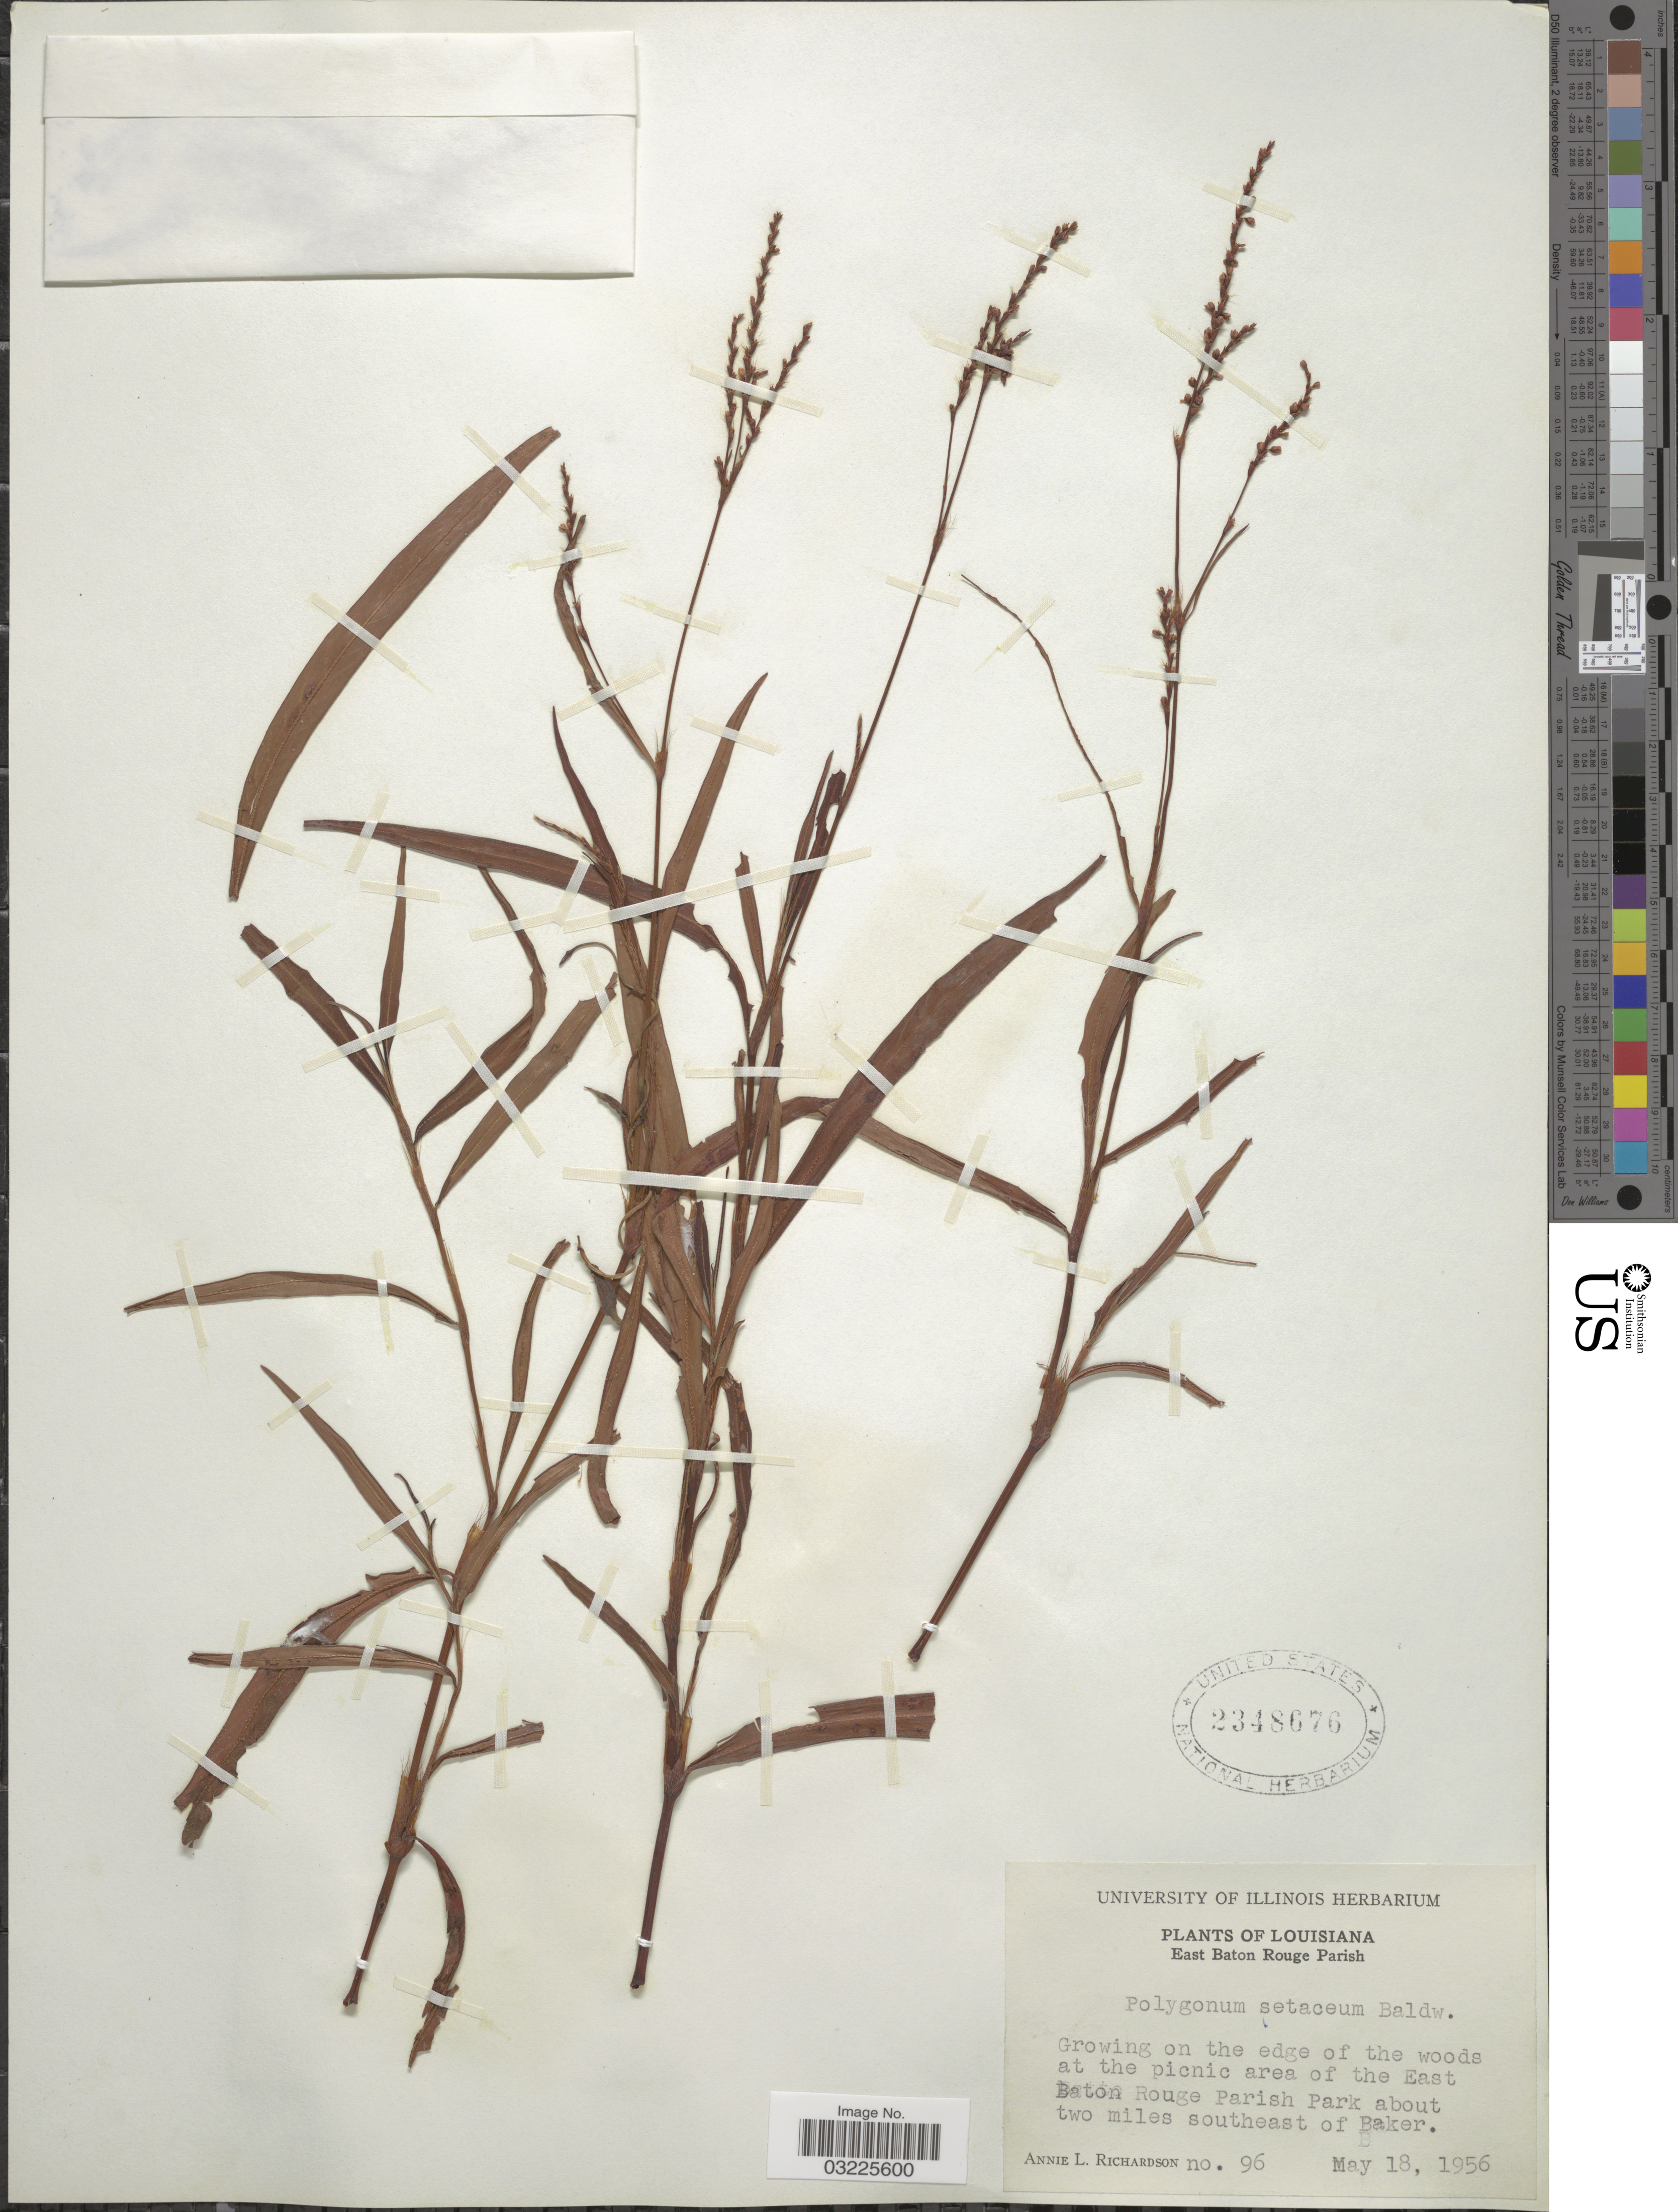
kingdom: Plantae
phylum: Tracheophyta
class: Magnoliopsida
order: Caryophyllales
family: Polygonaceae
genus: Persicaria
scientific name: Persicaria hydropiperoides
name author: (Michx.) Small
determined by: Atha, D. E.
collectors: A. L. Richardson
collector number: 96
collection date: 1956-05-18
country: United States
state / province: Louisiana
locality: East Baton Rouge Parish. Growing on the edge of the woods at the picnic area of the East Baton Rouge Parish Park about two miles southeast of Baker.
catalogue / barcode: US 2348676